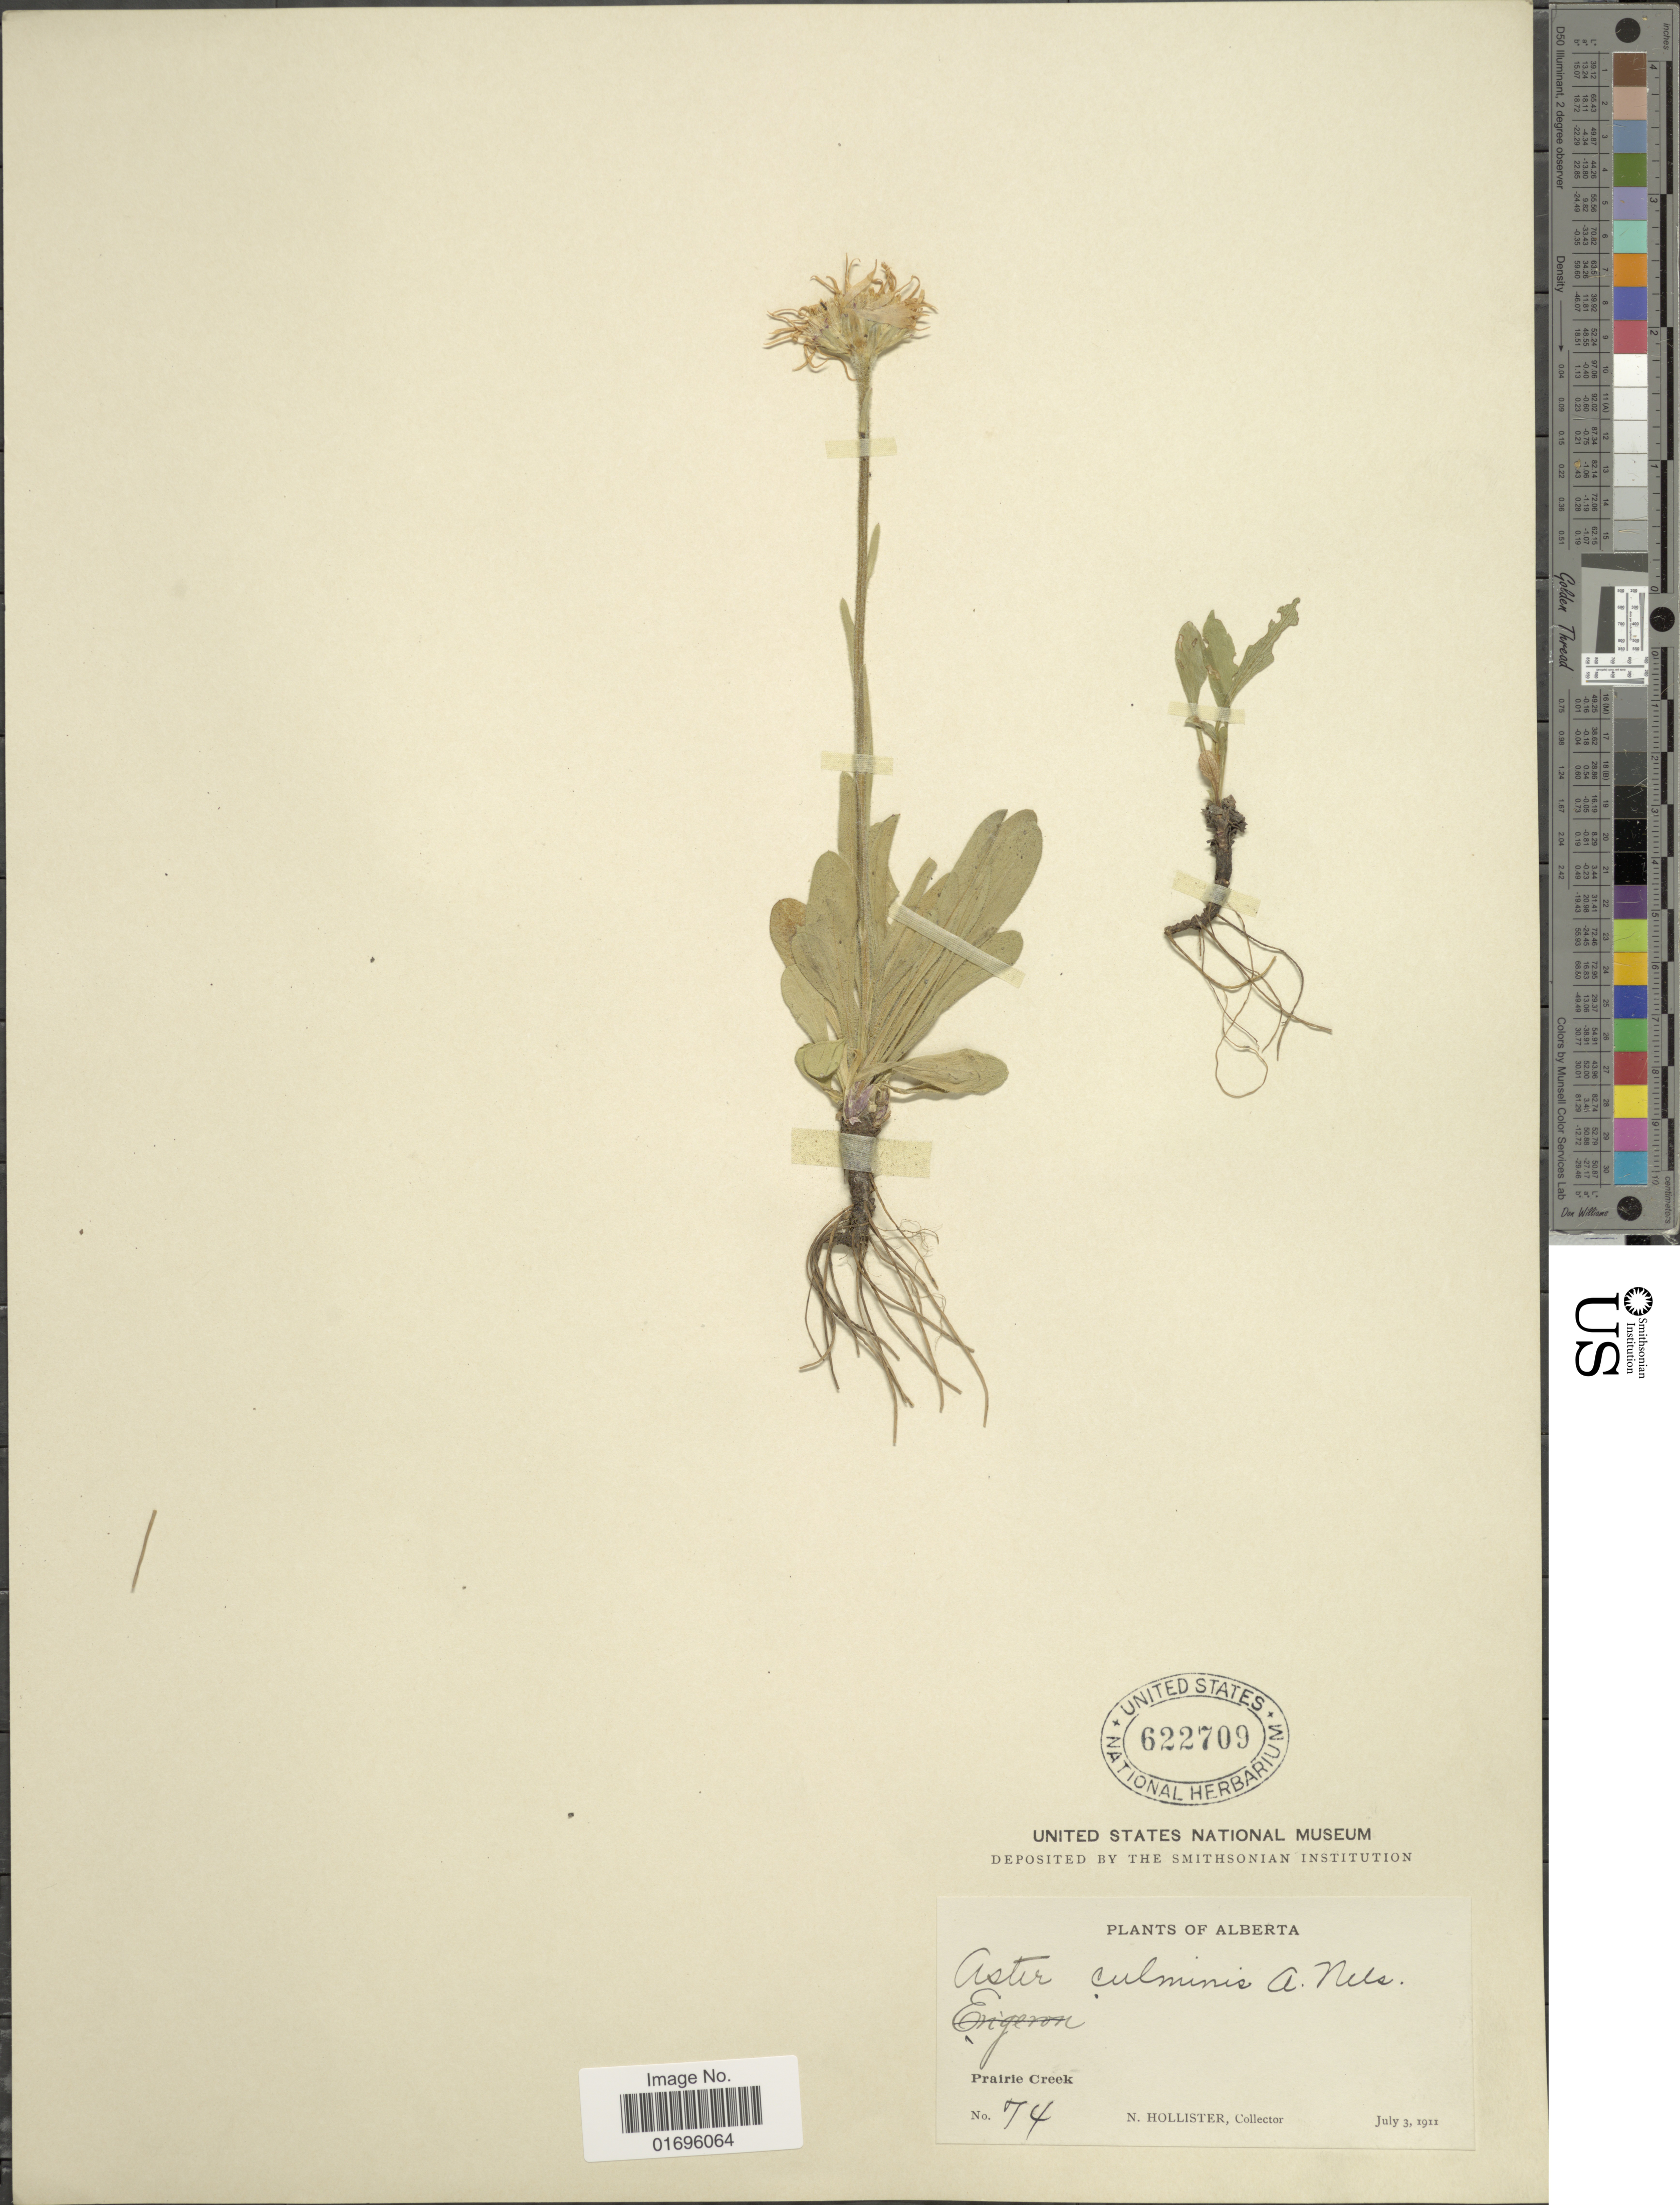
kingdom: Plantae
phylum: Tracheophyta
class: Magnoliopsida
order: Asterales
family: Asteraceae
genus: Aster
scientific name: Aster alpinus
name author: L.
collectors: N. Hollister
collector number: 74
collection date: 1911-07-03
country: Canada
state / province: Alberta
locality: Prairie Creek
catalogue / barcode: US 622709